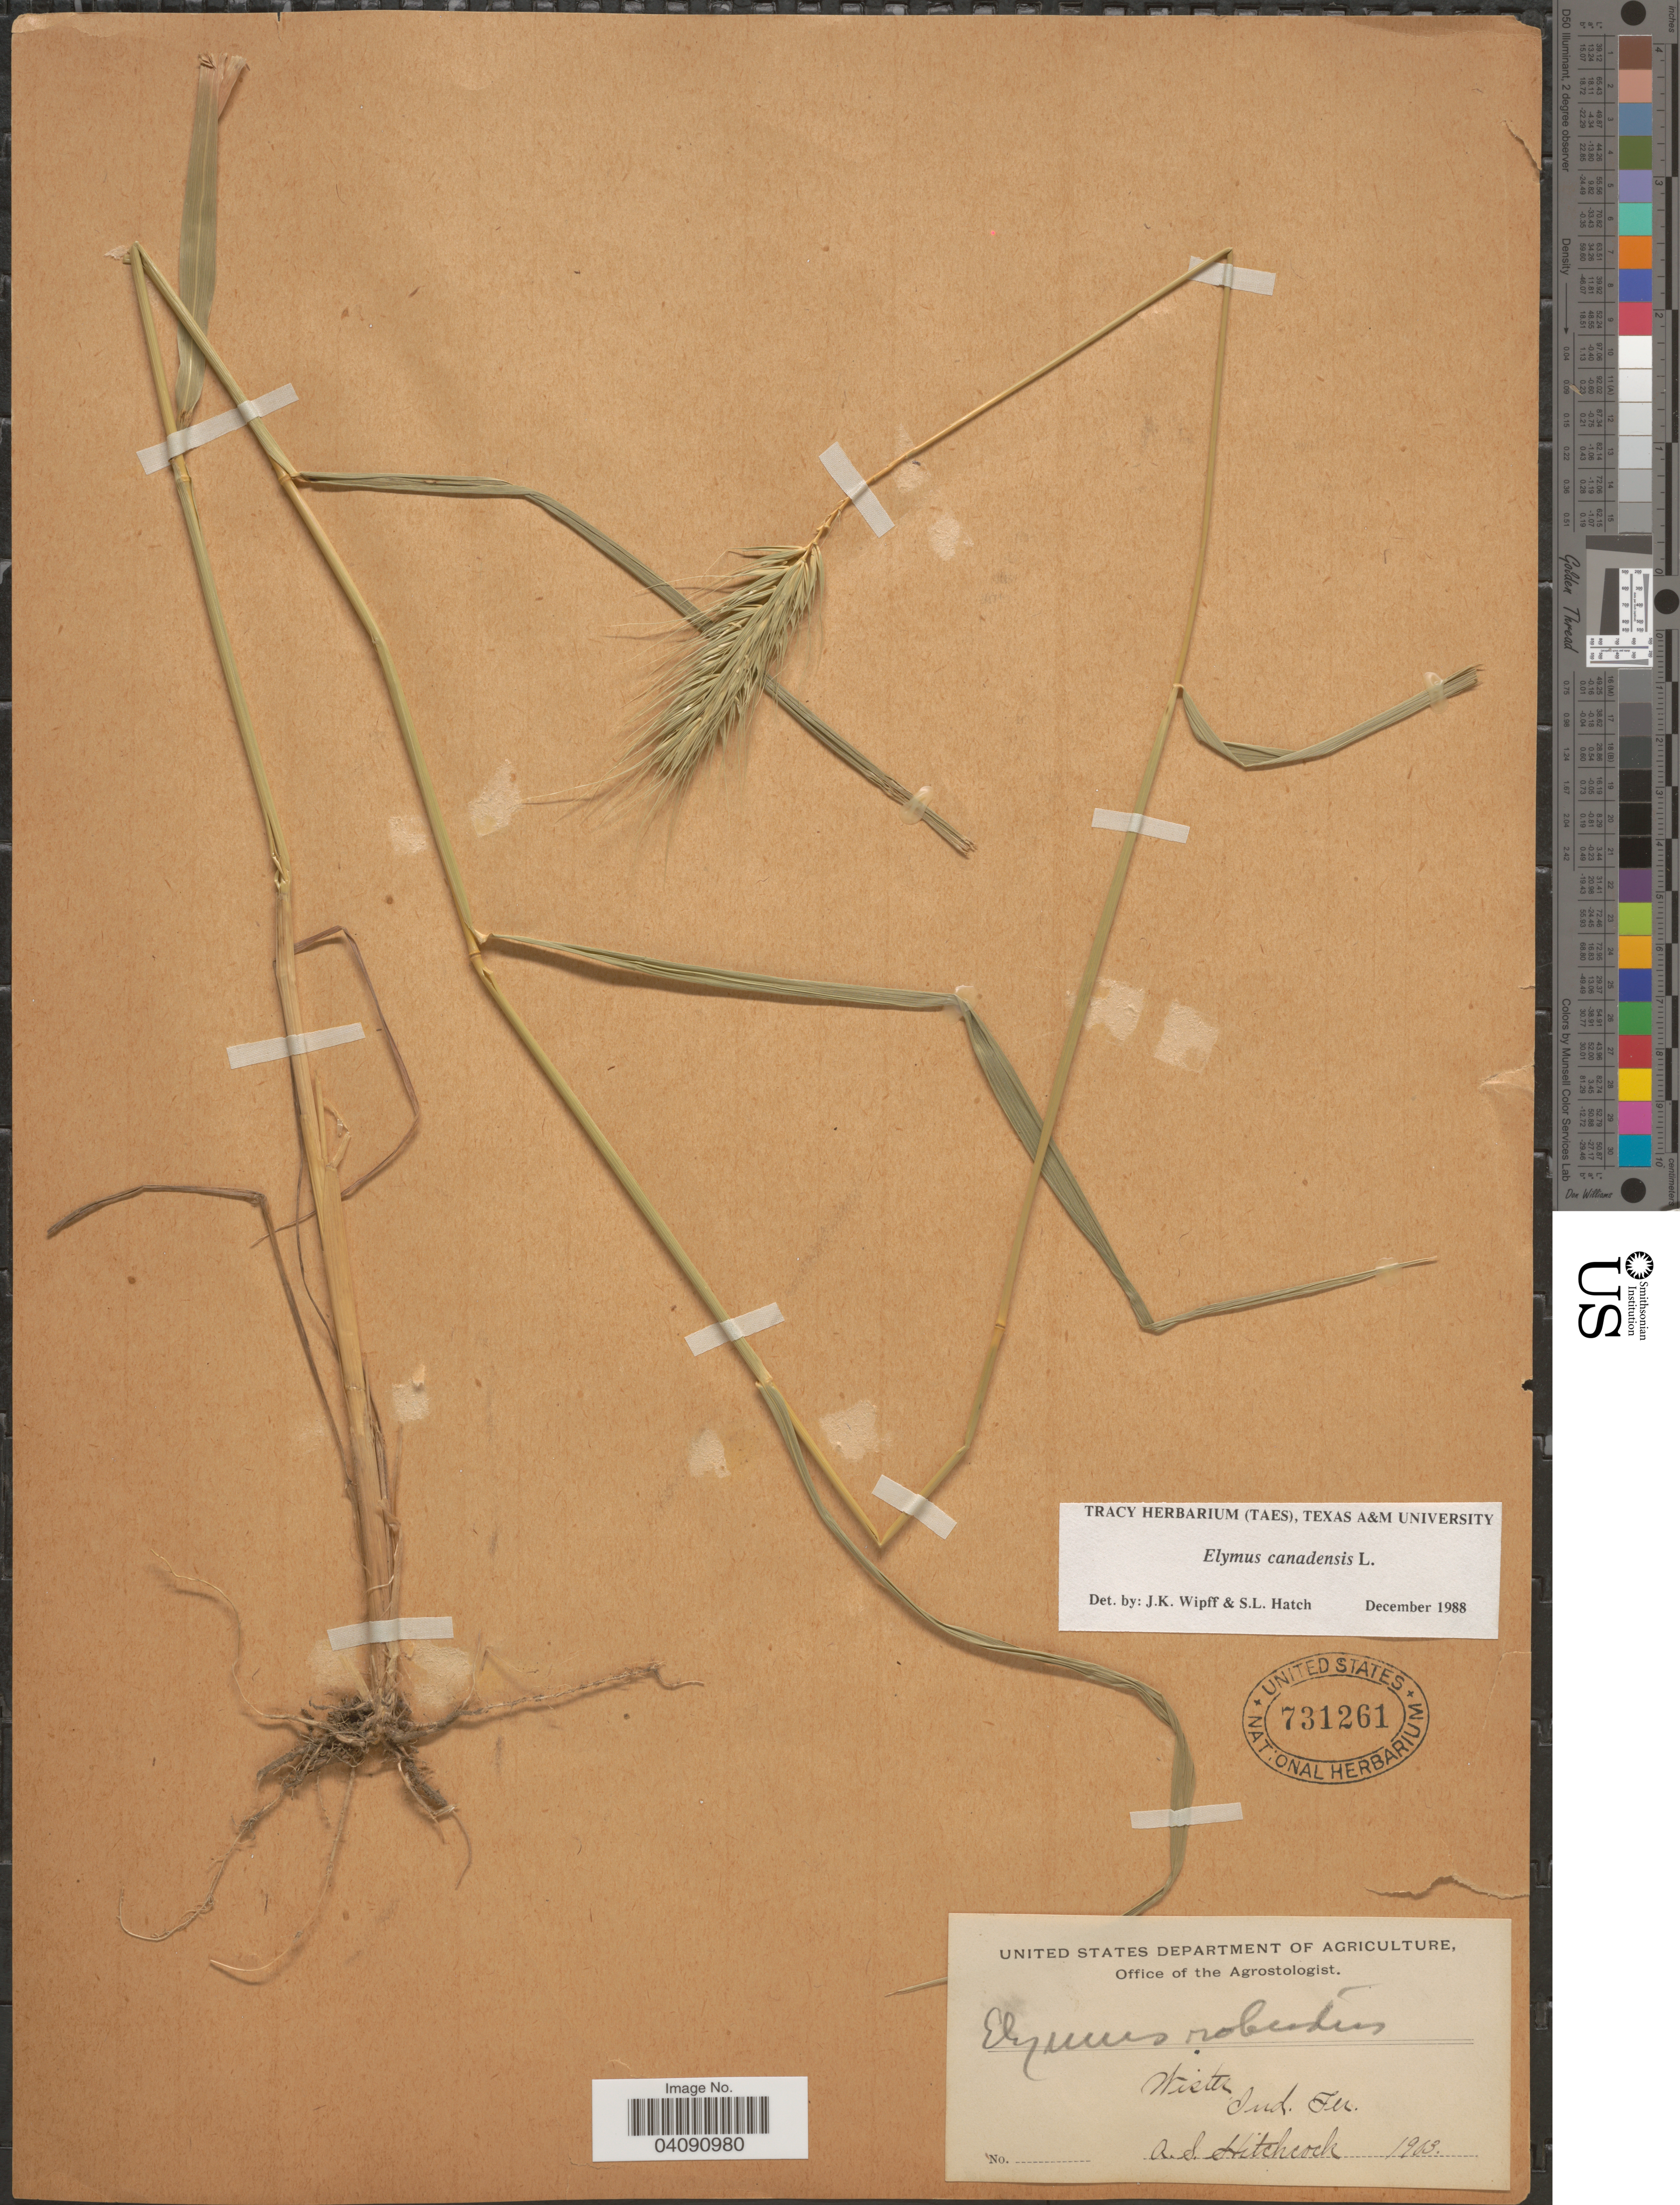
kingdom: Plantae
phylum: Tracheophyta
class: Liliopsida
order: Poales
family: Poaceae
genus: Elymus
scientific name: Elymus canadensis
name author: L.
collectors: A. S. Hitchcock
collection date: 1903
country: United States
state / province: Indiana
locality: Wister.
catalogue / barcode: US 731261